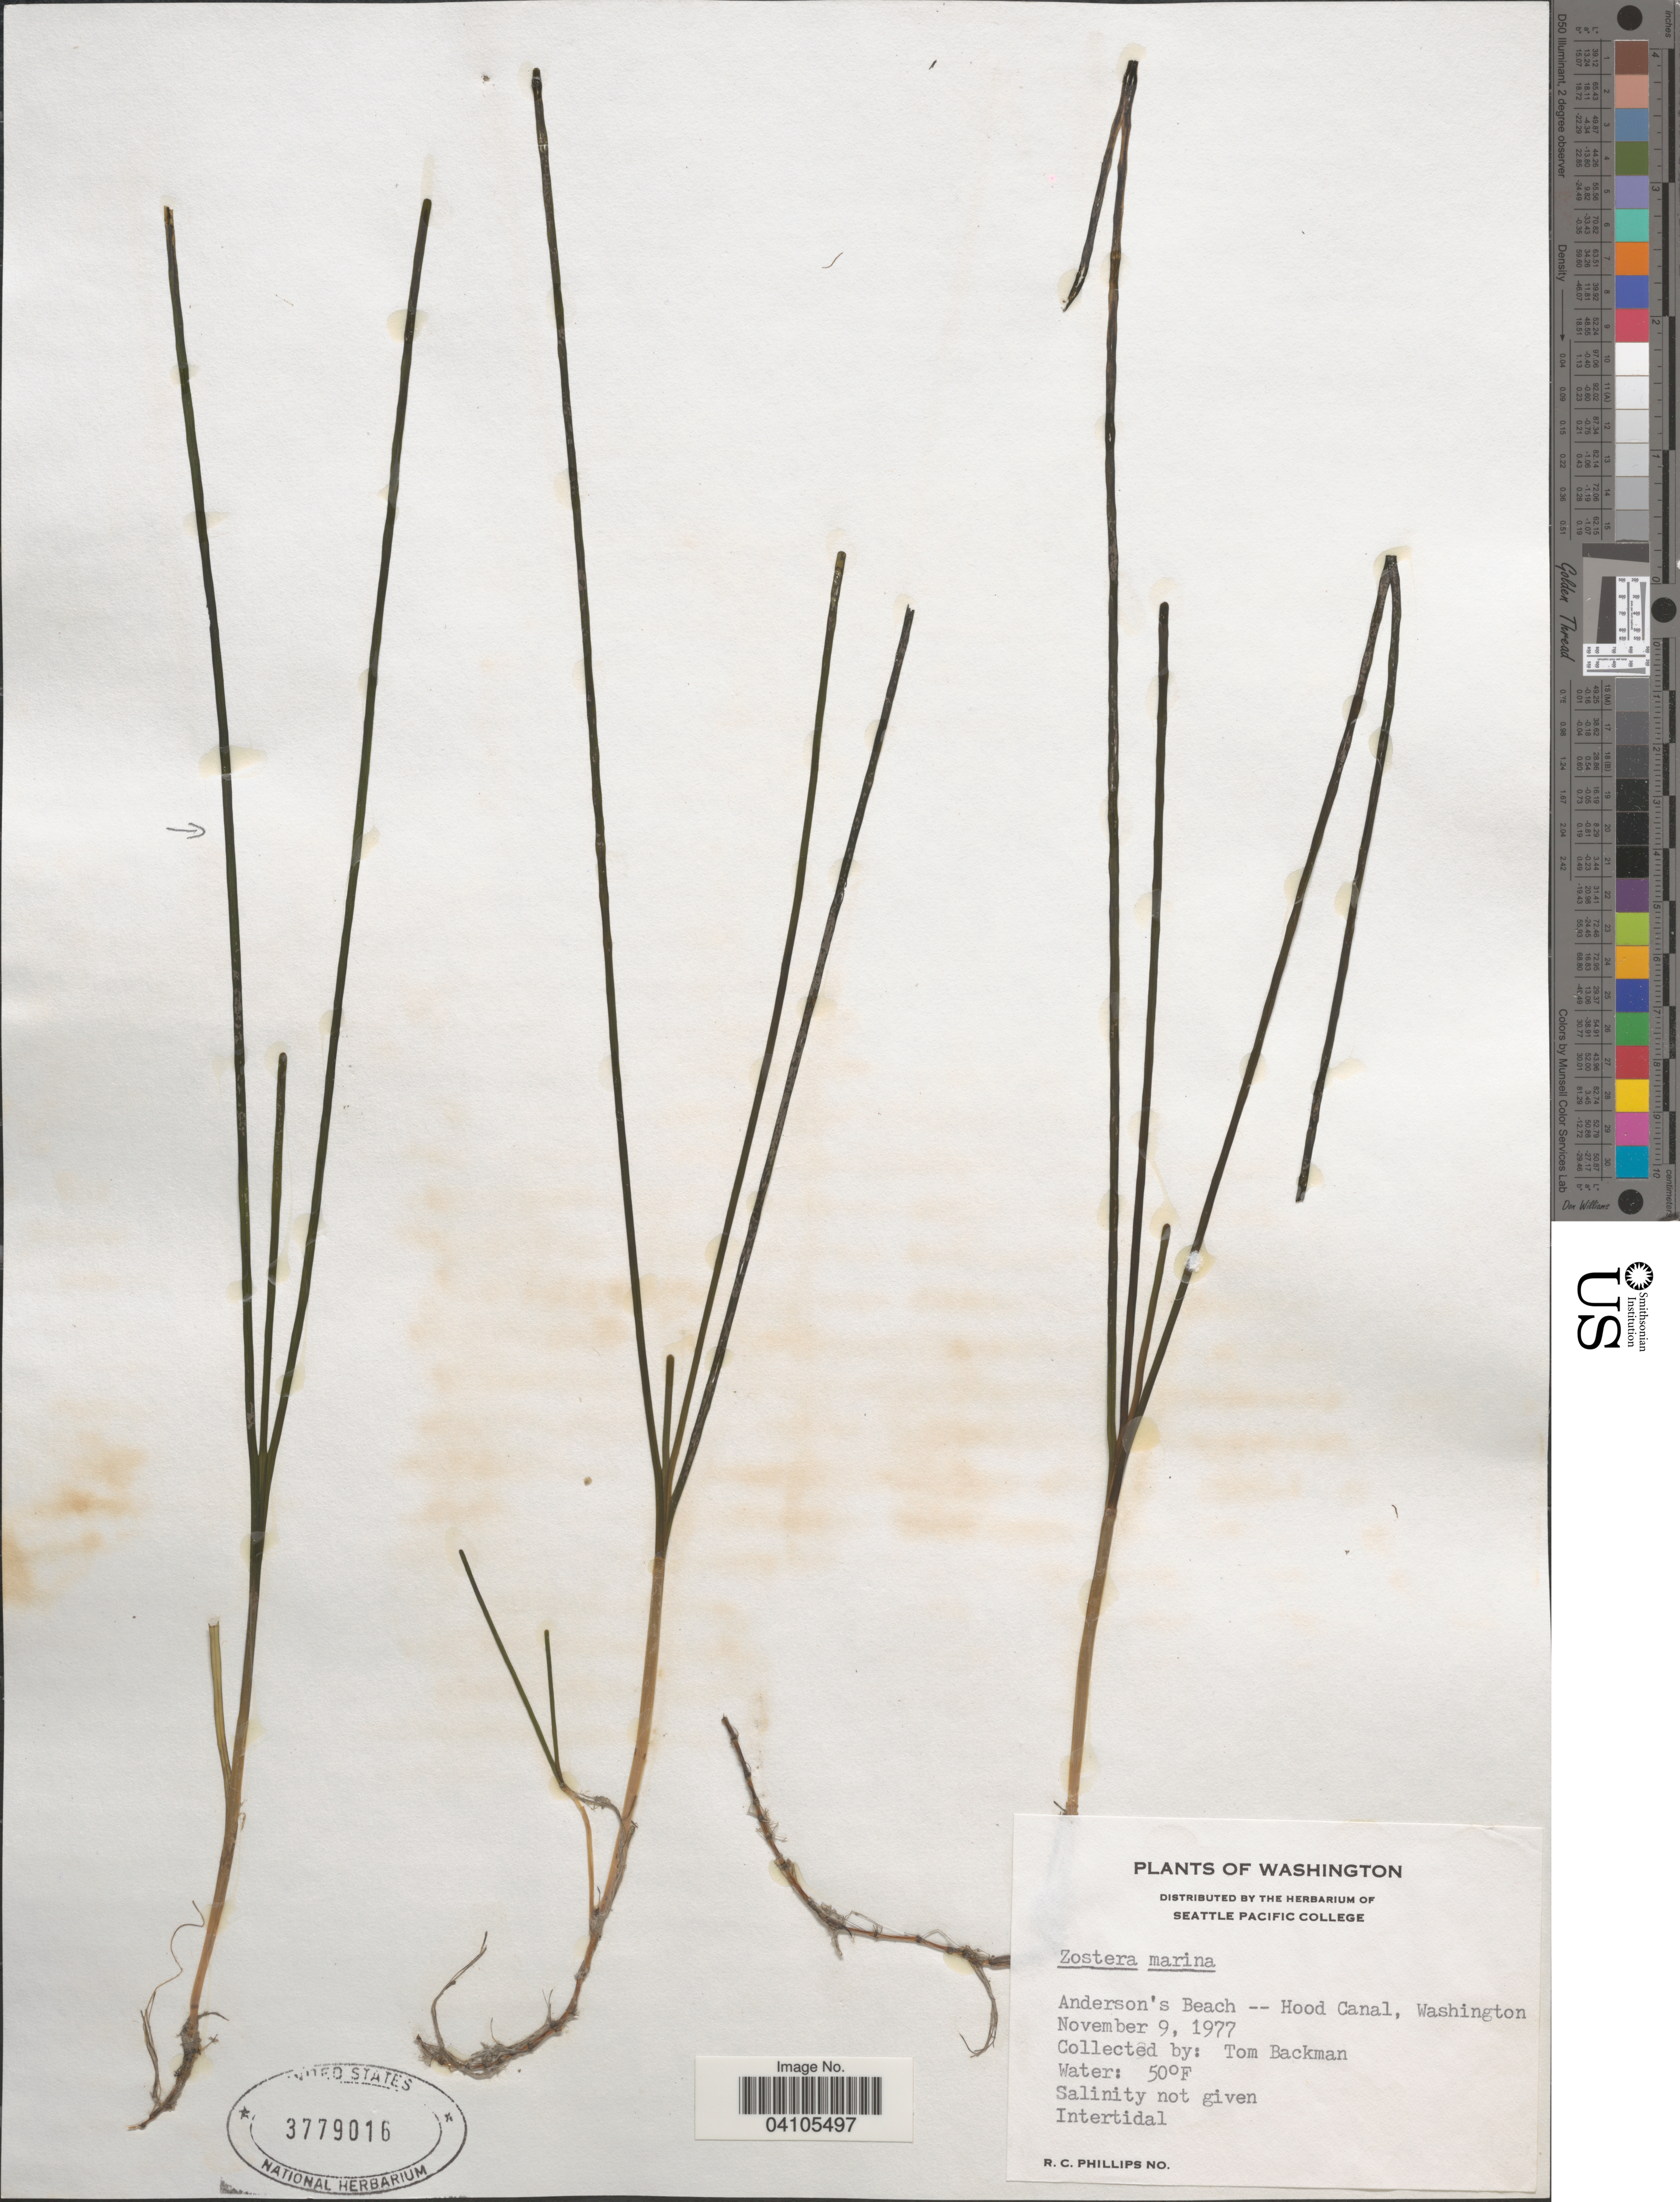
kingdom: Plantae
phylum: Tracheophyta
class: Liliopsida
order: Alismatales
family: Zosteraceae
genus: Zostera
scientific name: Zostera marina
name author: L.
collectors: T. Backman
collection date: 1977-11-09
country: United States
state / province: Washington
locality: Anderson's Beach -- Hood Canal.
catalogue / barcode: US 3779016